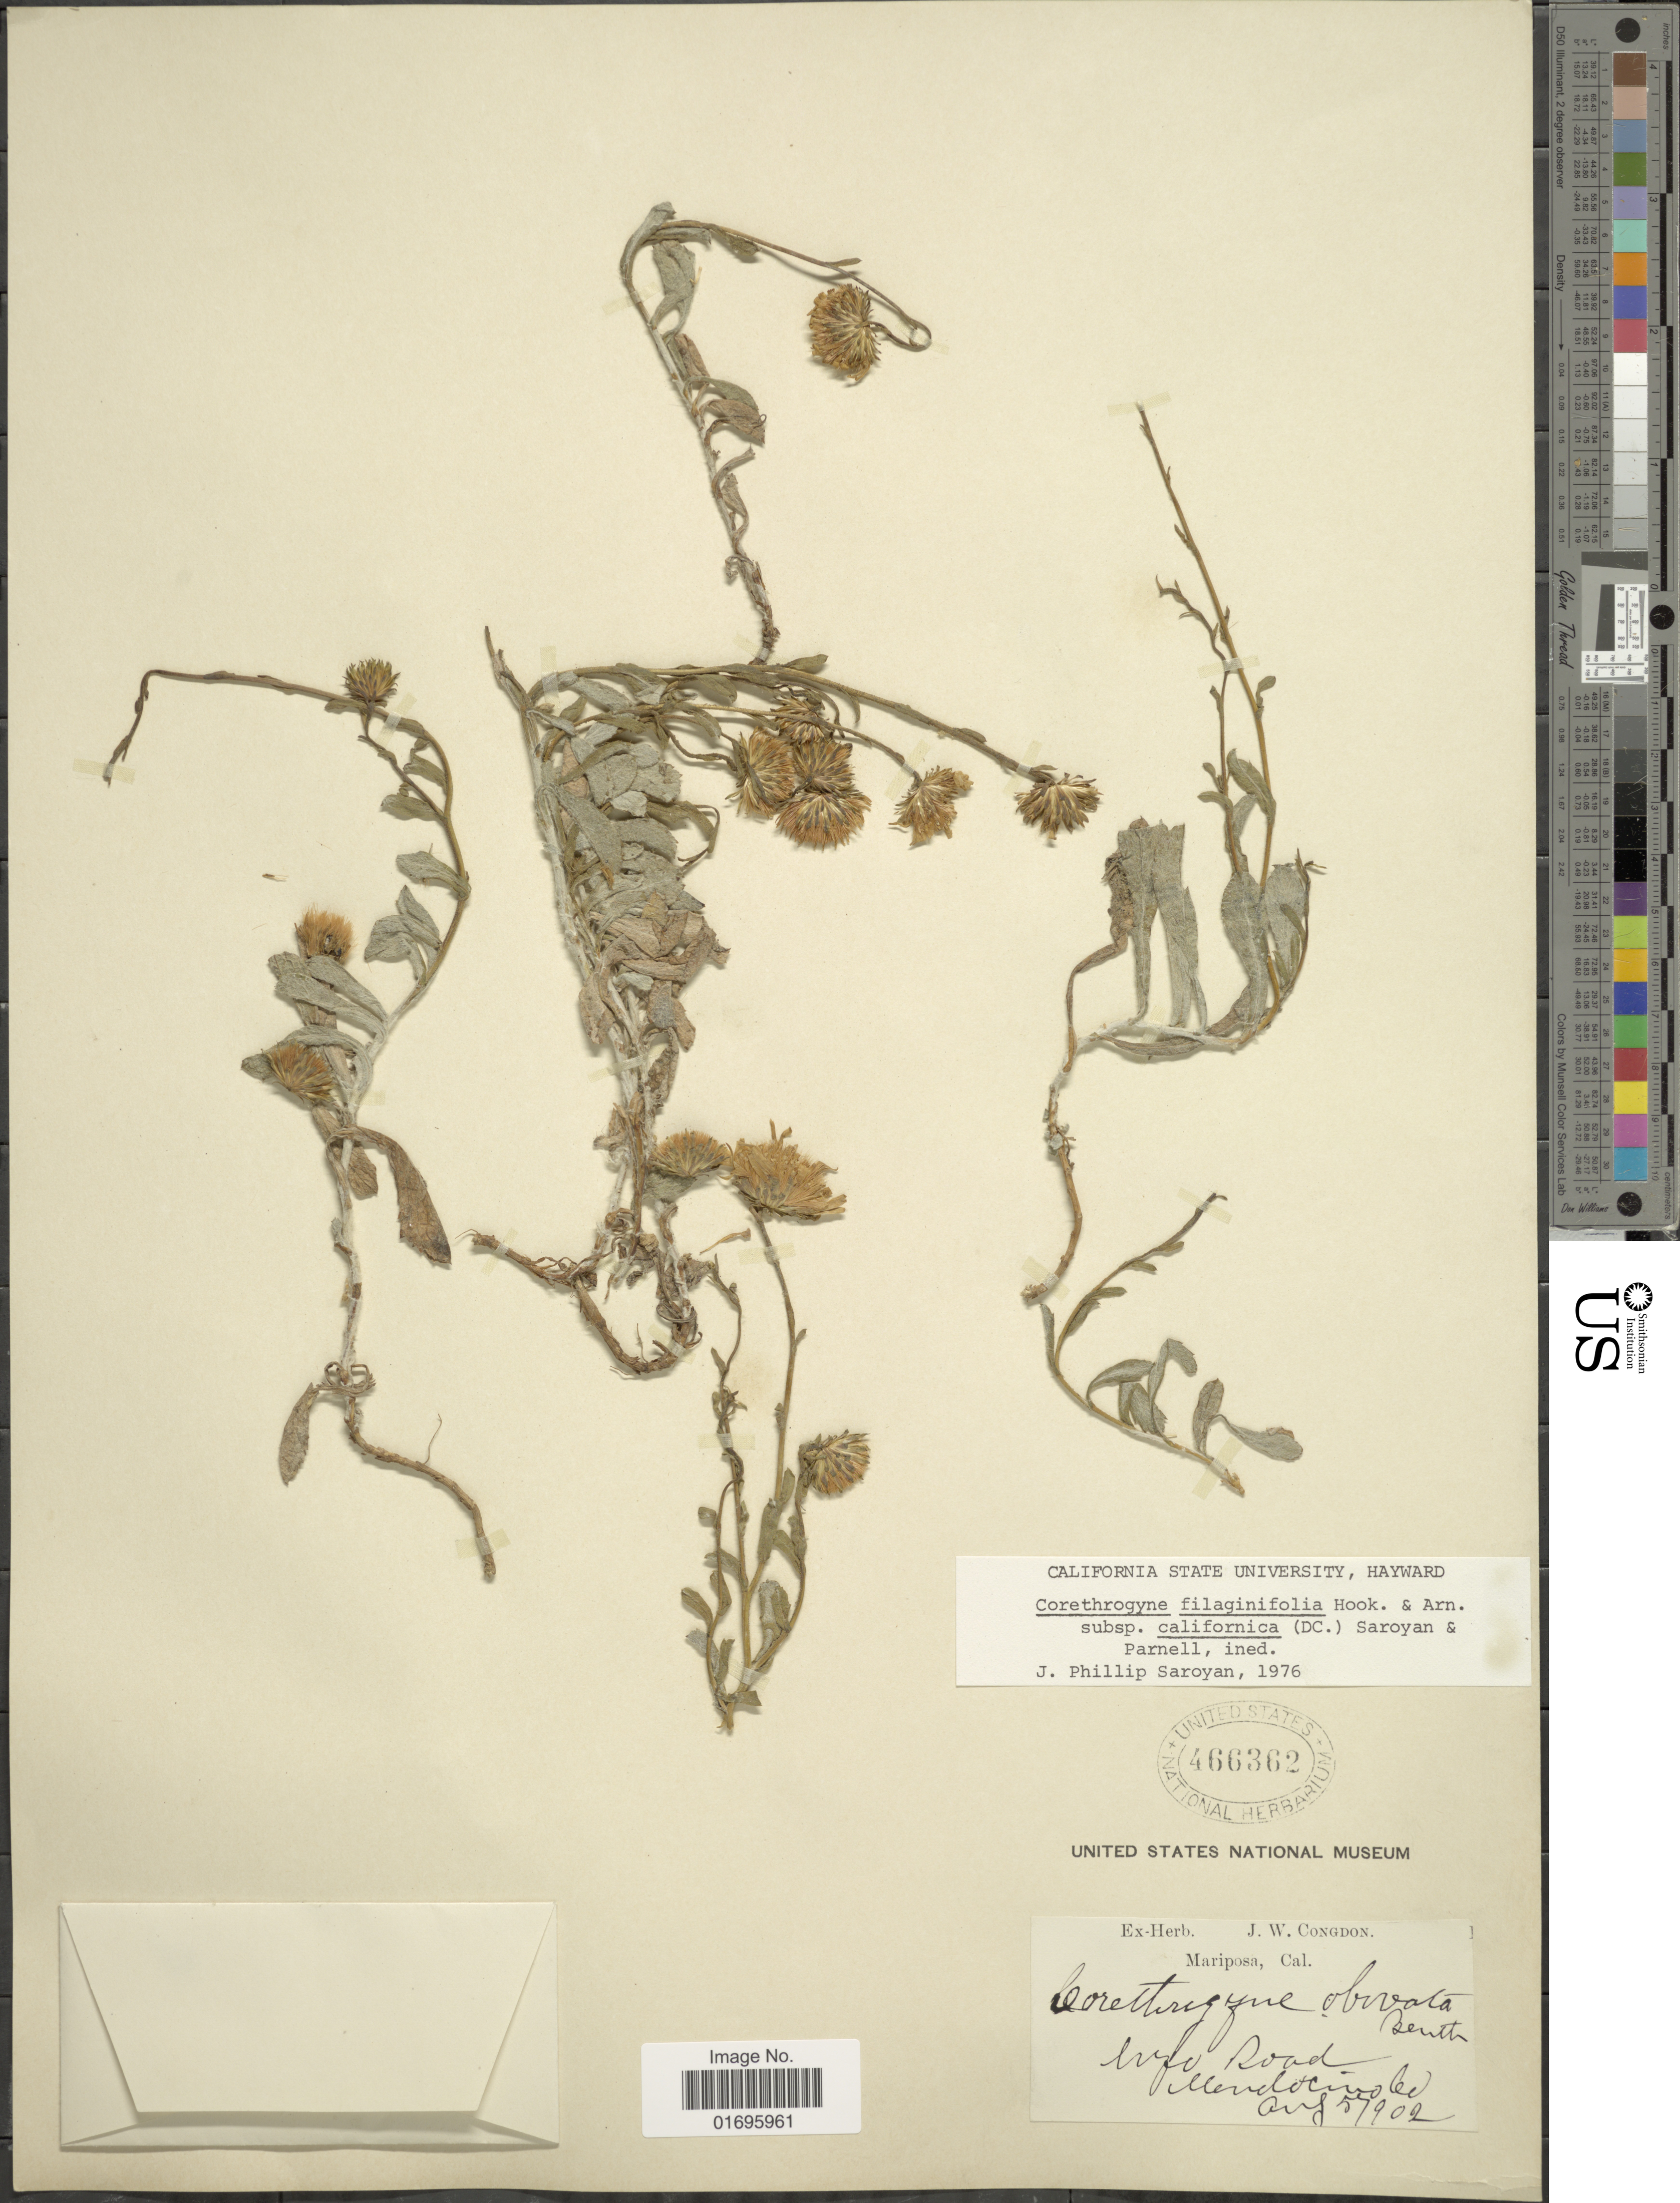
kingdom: Plantae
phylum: Tracheophyta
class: Magnoliopsida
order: Asterales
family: Asteraceae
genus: Corethrogyne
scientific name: Corethrogyne filaginifolia var. californica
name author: (DC.) Saroyan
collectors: ex herb. J. W. Congdon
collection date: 1902-08-05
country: United States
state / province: California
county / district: Mendocino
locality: Mariposa, Cal. Noyo Road, Mendocino Co.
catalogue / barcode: US 466362